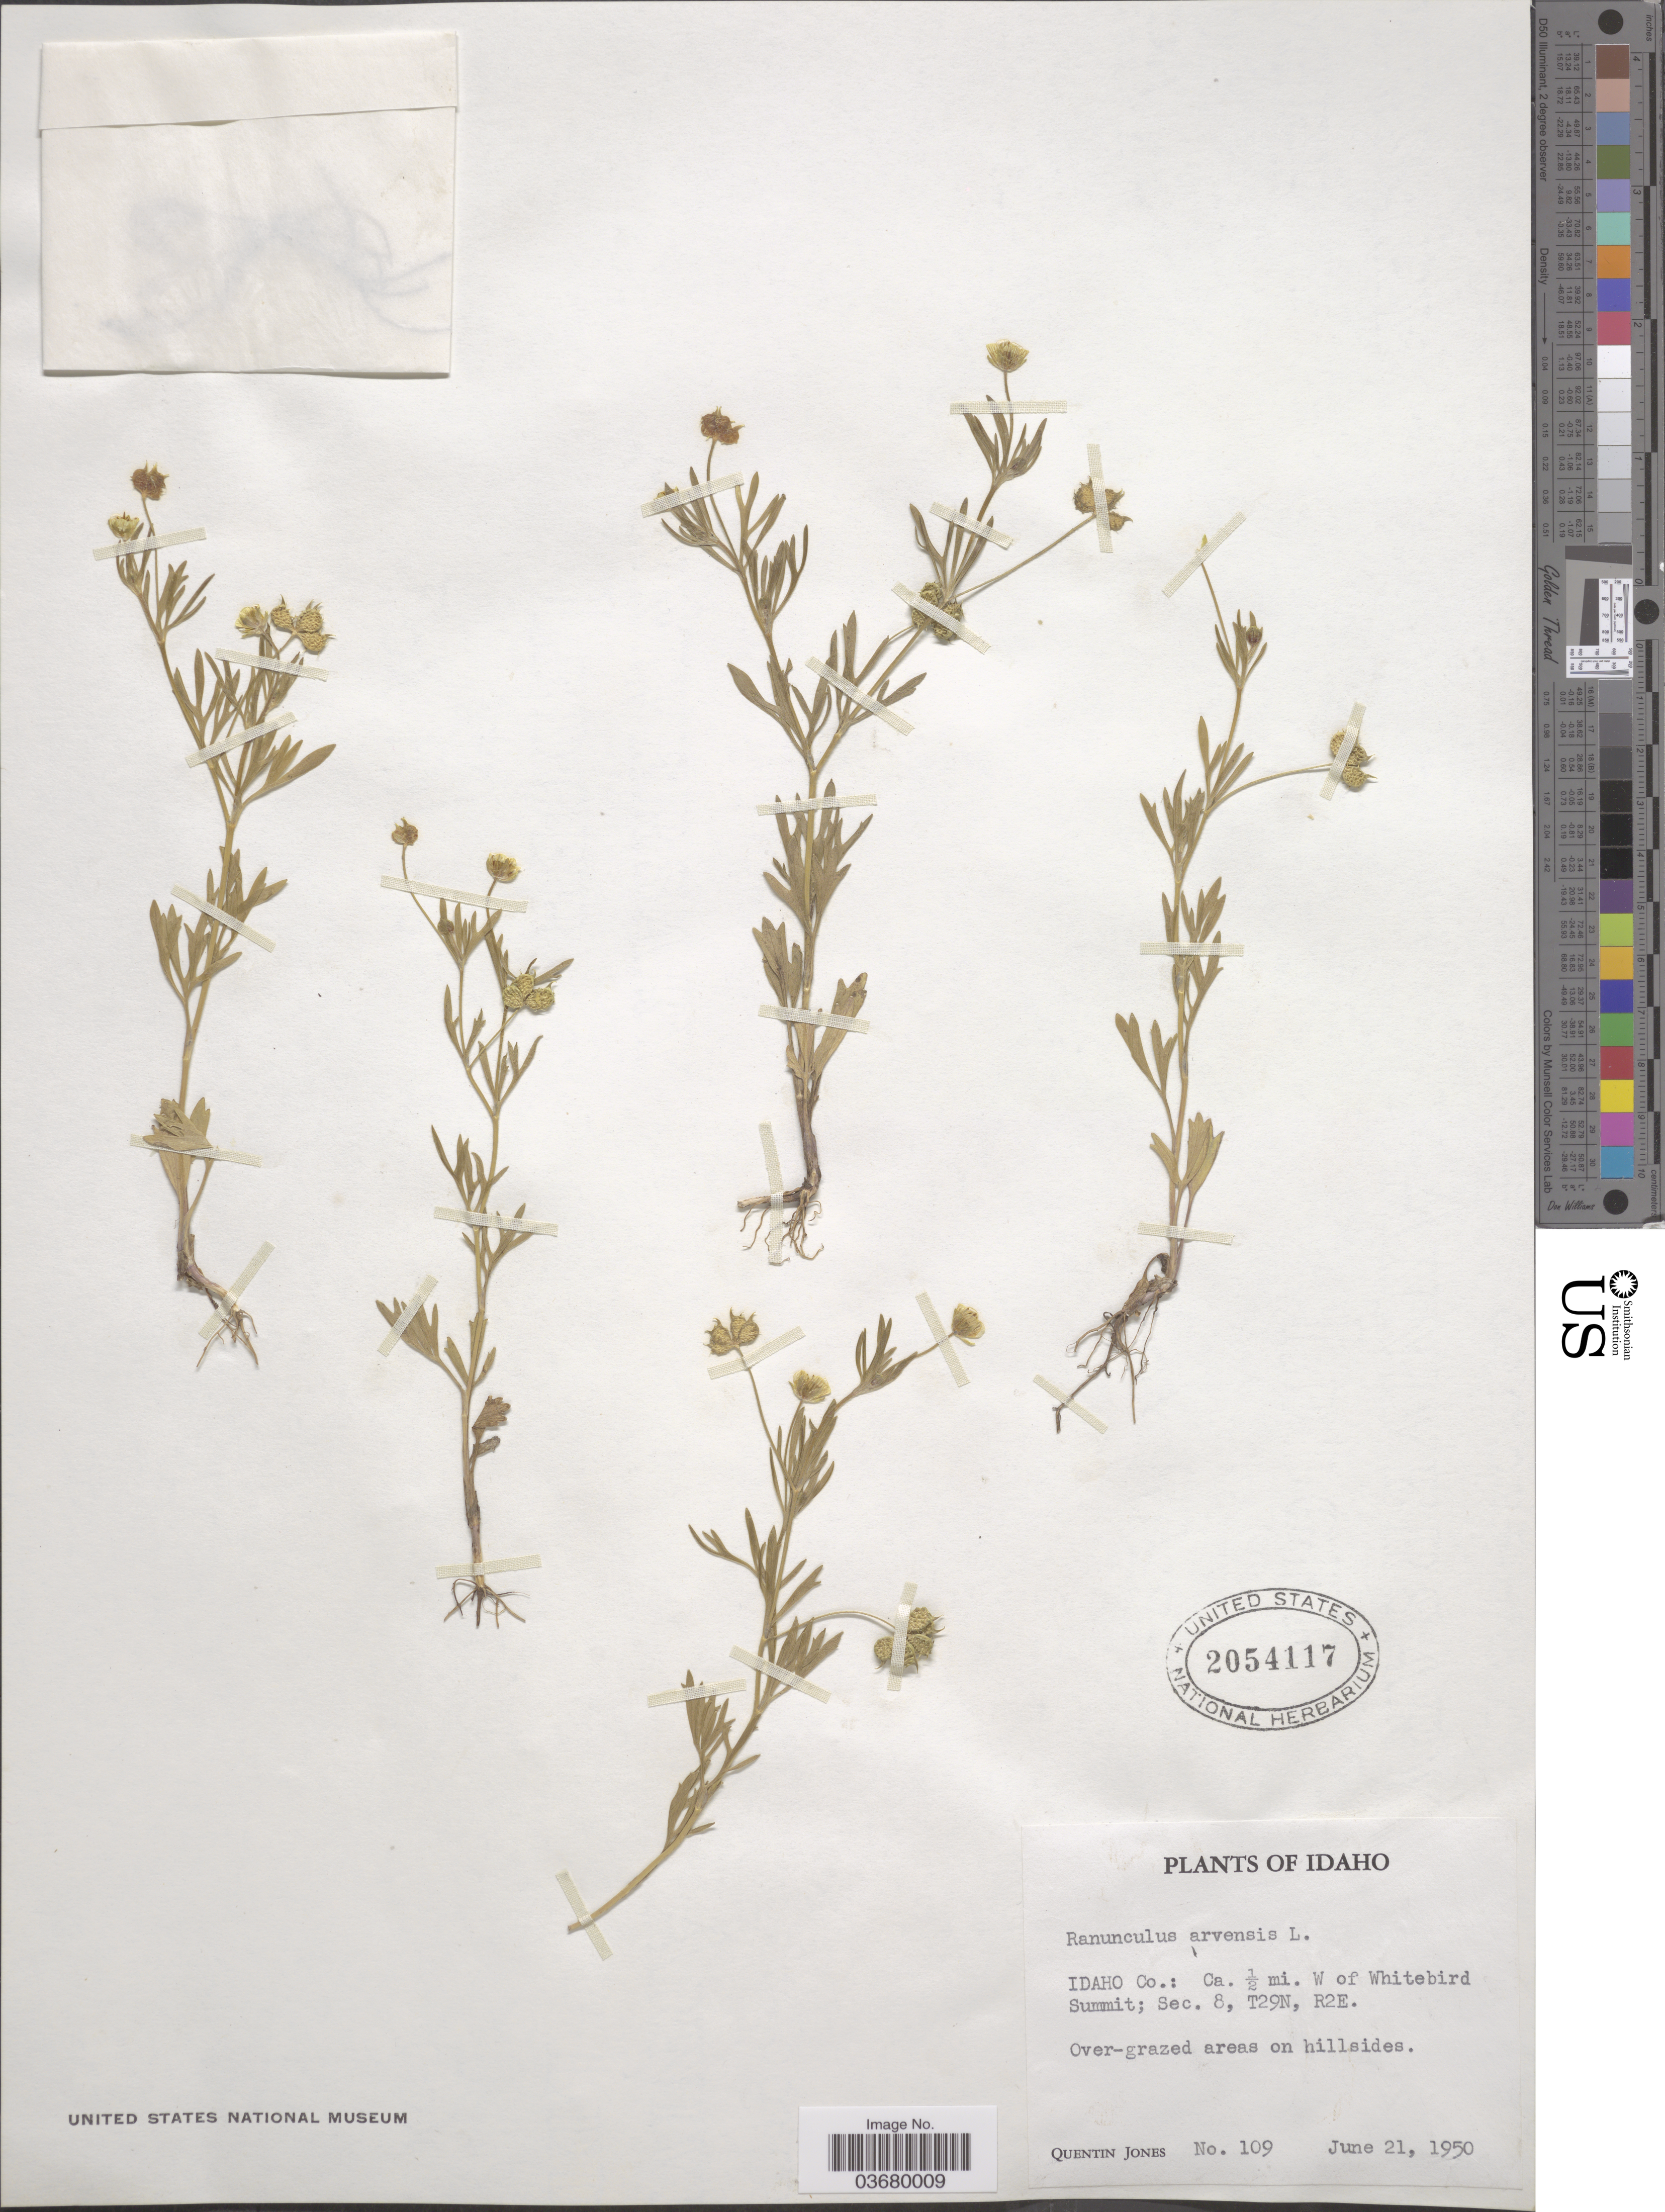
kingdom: Plantae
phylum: Tracheophyta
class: Magnoliopsida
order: Ranunculales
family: Ranunculaceae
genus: Ranunculus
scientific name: Ranunculus arvensis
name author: L.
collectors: Q. Jones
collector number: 109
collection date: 1950-06-21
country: United States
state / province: Idaho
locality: Idaho Co.: Ca. ½ mi. W of Whitebird Summit; Sec. 8, T29N, R2E.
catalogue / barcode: US 2054117